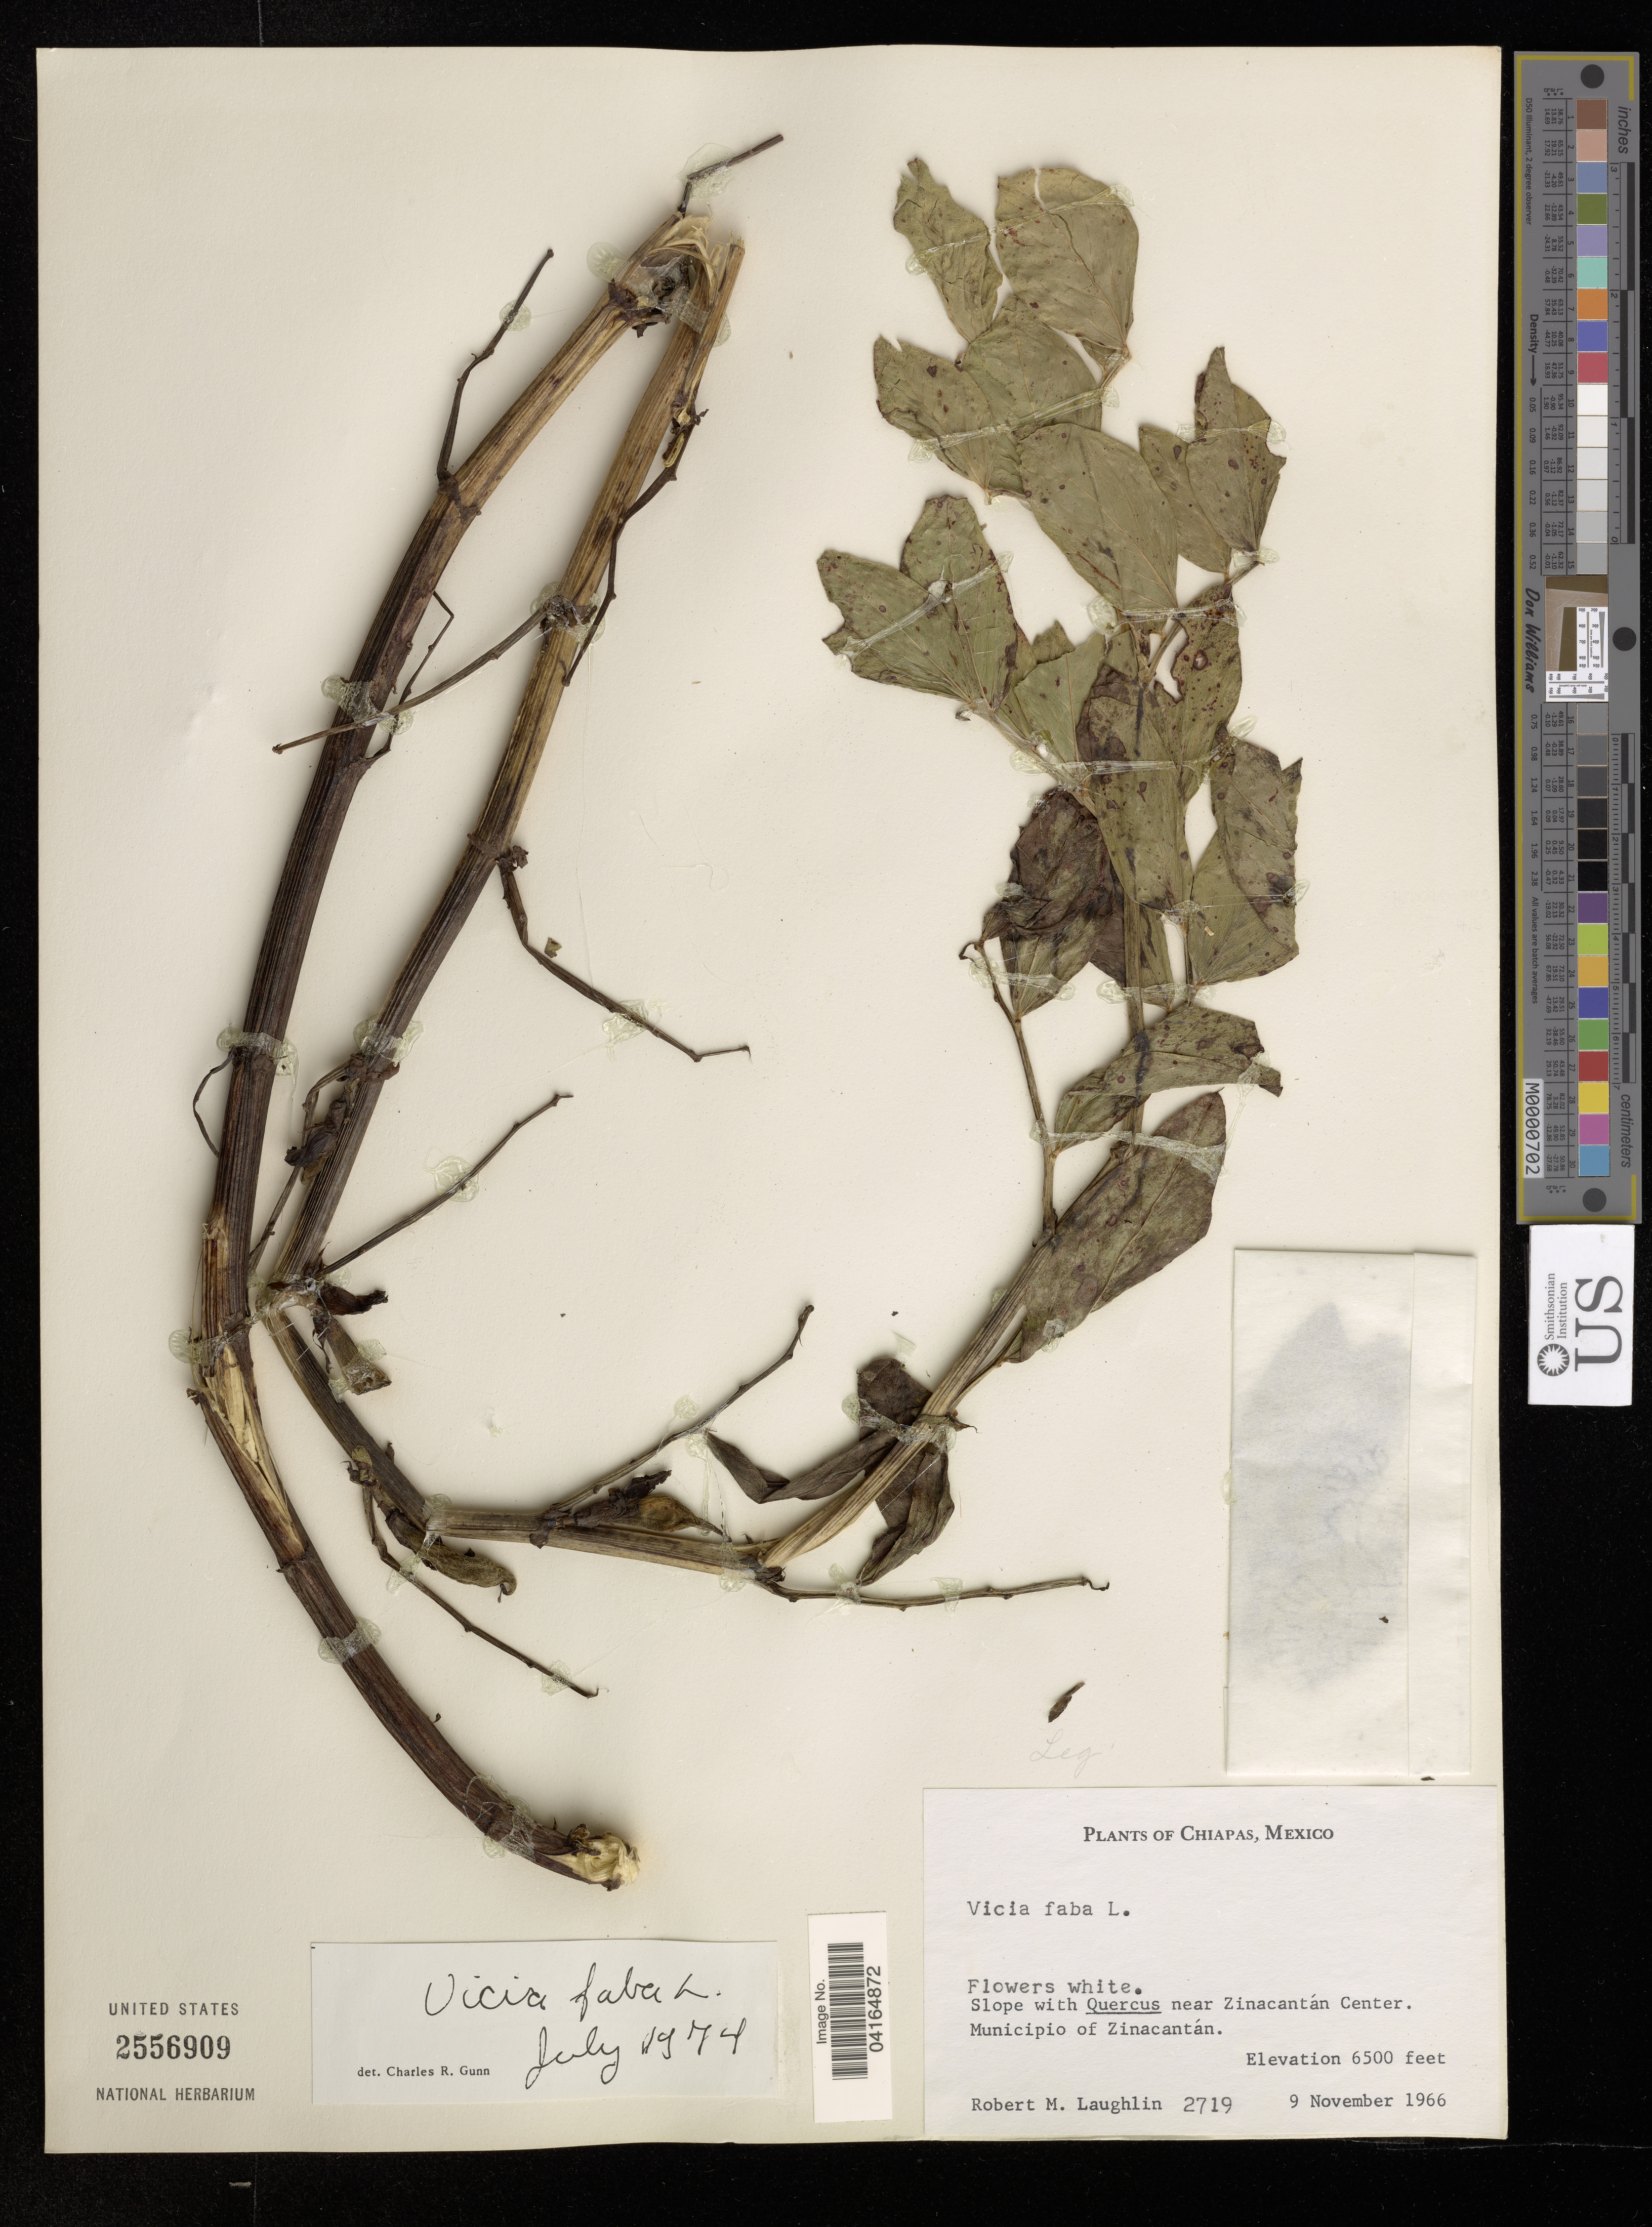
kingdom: Plantae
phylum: Tracheophyta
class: Magnoliopsida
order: Fabales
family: Fabaceae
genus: Vicia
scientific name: Vicia faba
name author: L.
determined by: Hechenleitner, Paulina, RBG Edinburgh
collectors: R. M. Laughlin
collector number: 2719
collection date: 1966-11-09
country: Mexico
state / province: Chiapas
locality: Quercus near Zinacantán Center. Municipio of Zinacantán.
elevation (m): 1981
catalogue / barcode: US 2556909